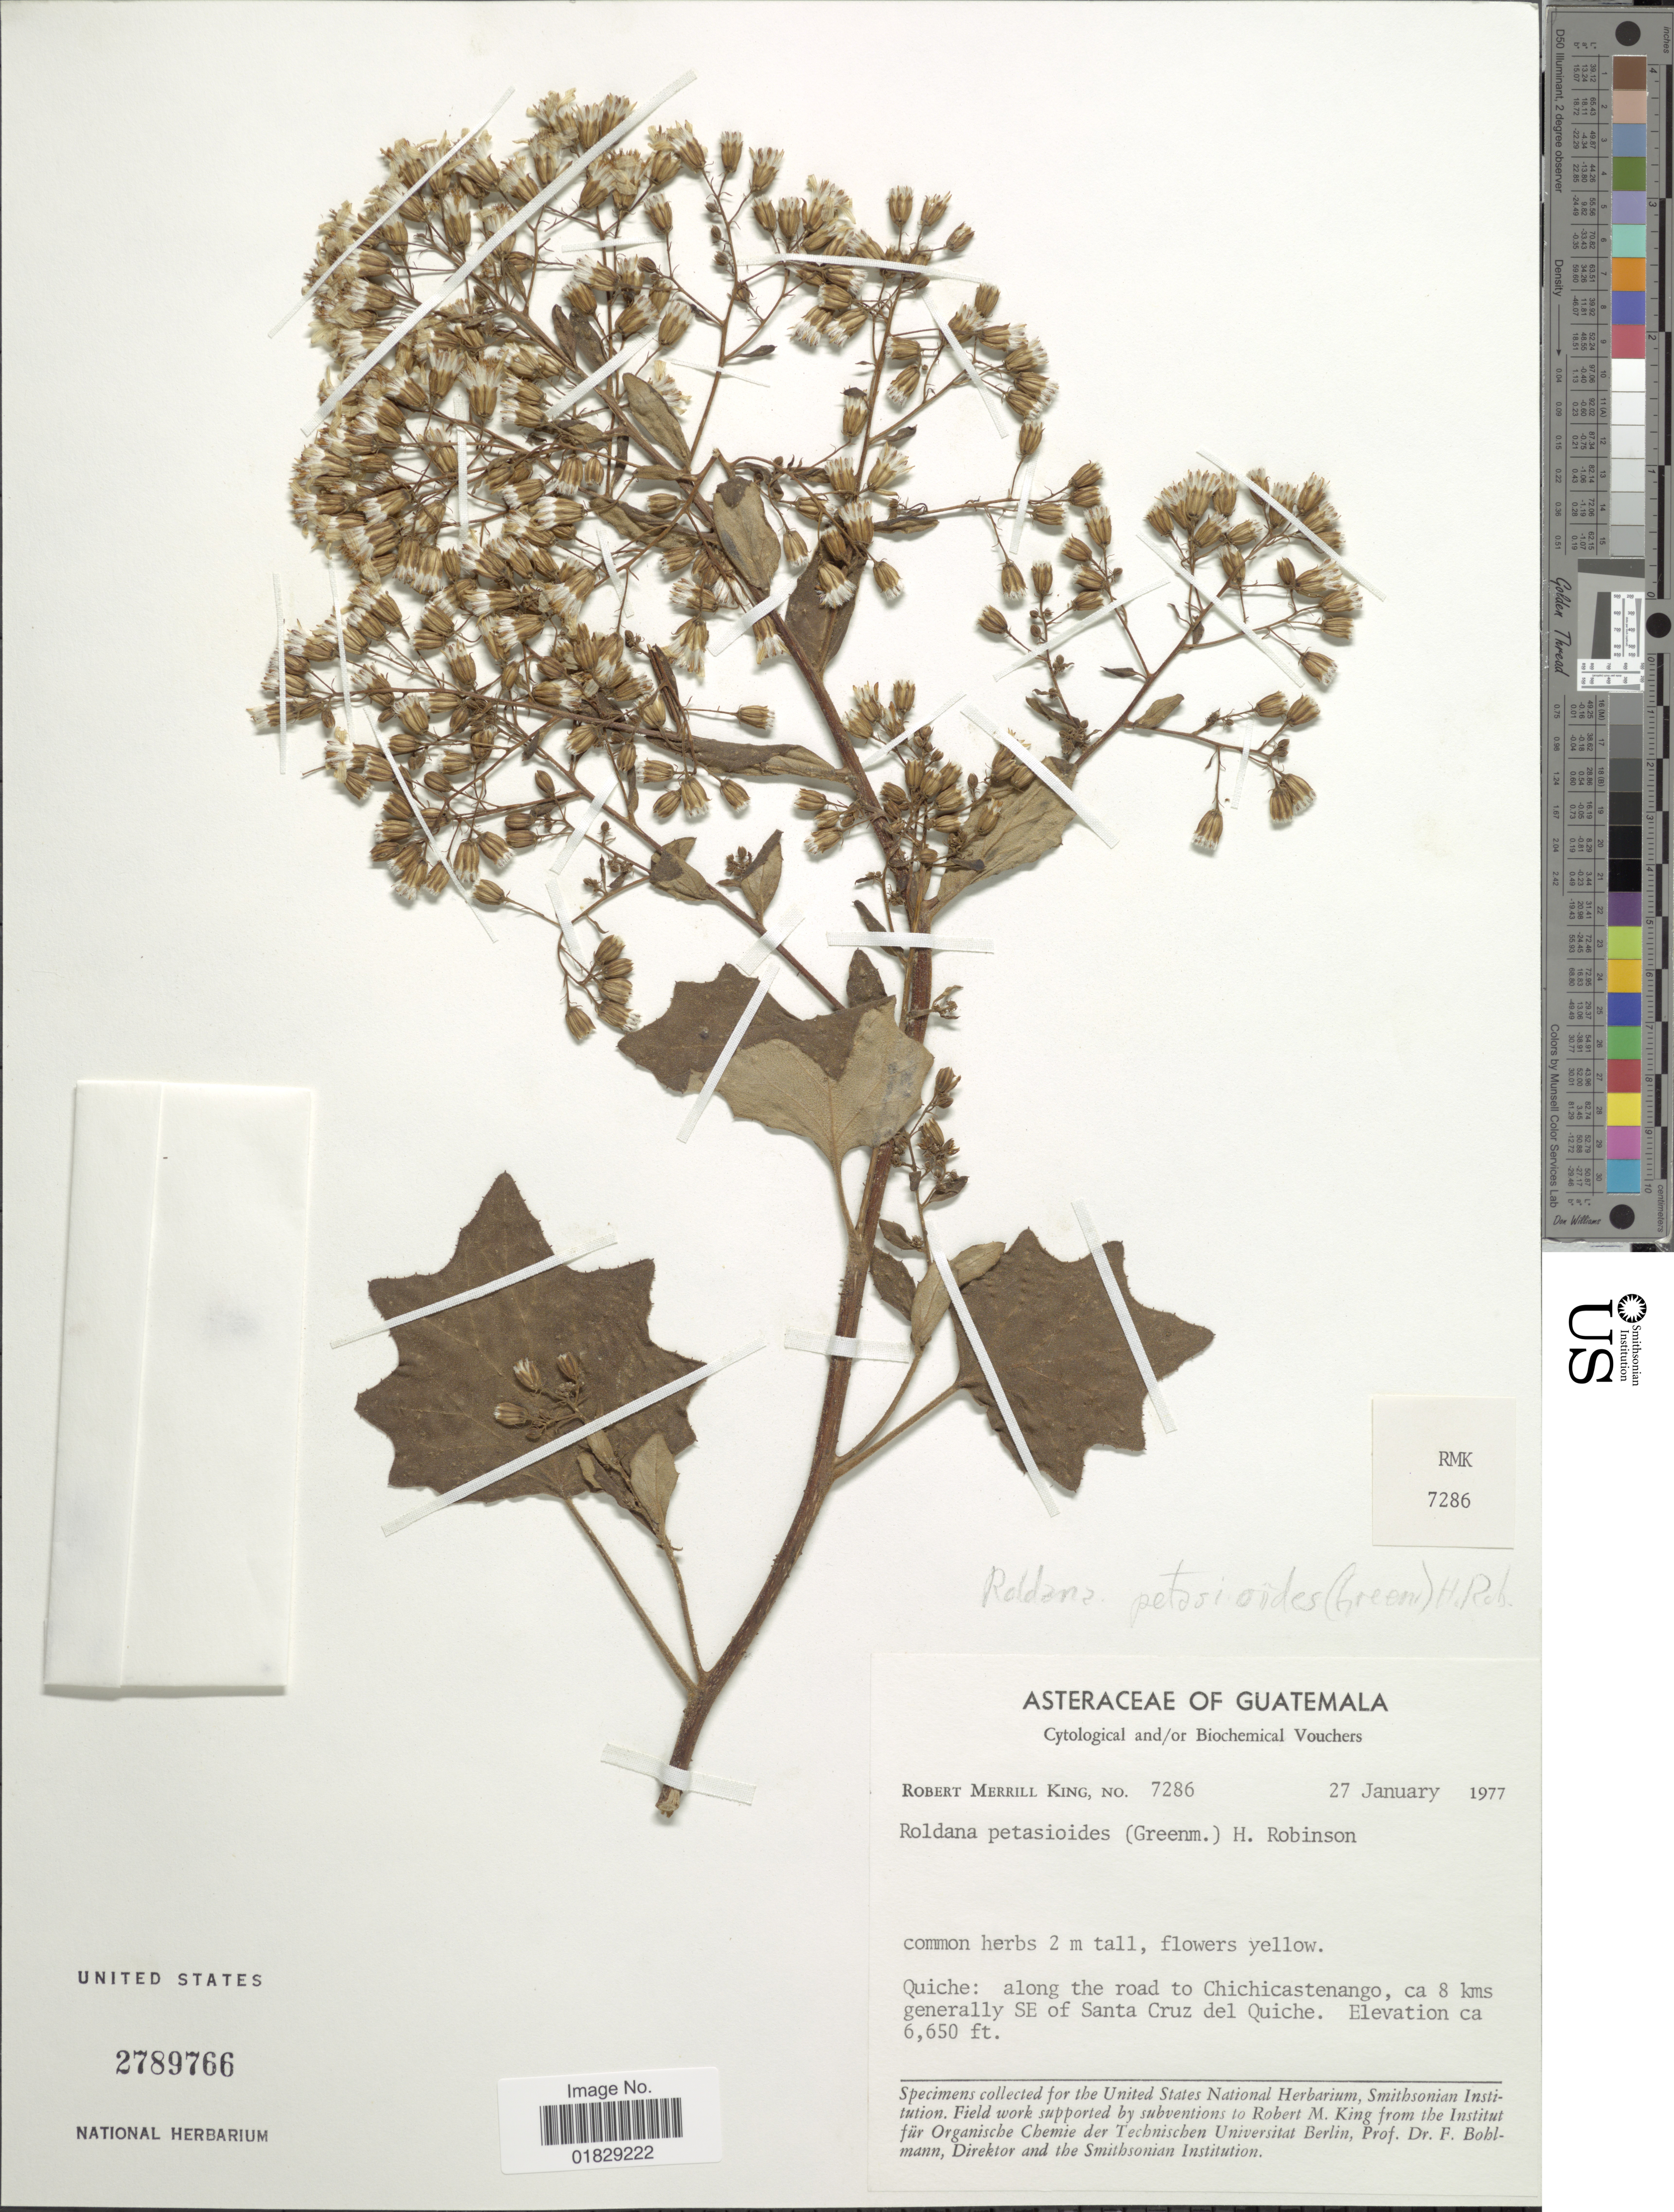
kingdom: Plantae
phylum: Tracheophyta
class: Magnoliopsida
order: Asterales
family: Asteraceae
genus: Roldana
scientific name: Roldana petasitis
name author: (Sims) H. Rob. & Brettell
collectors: R. M. King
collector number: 7286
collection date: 1977-01-27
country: Guatemala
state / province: El Quiché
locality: Quiche: along the road to Chichicastenango, ca 8 kms generally SE of Santa Cruz del Quiche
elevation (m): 2027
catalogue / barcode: US 2789766